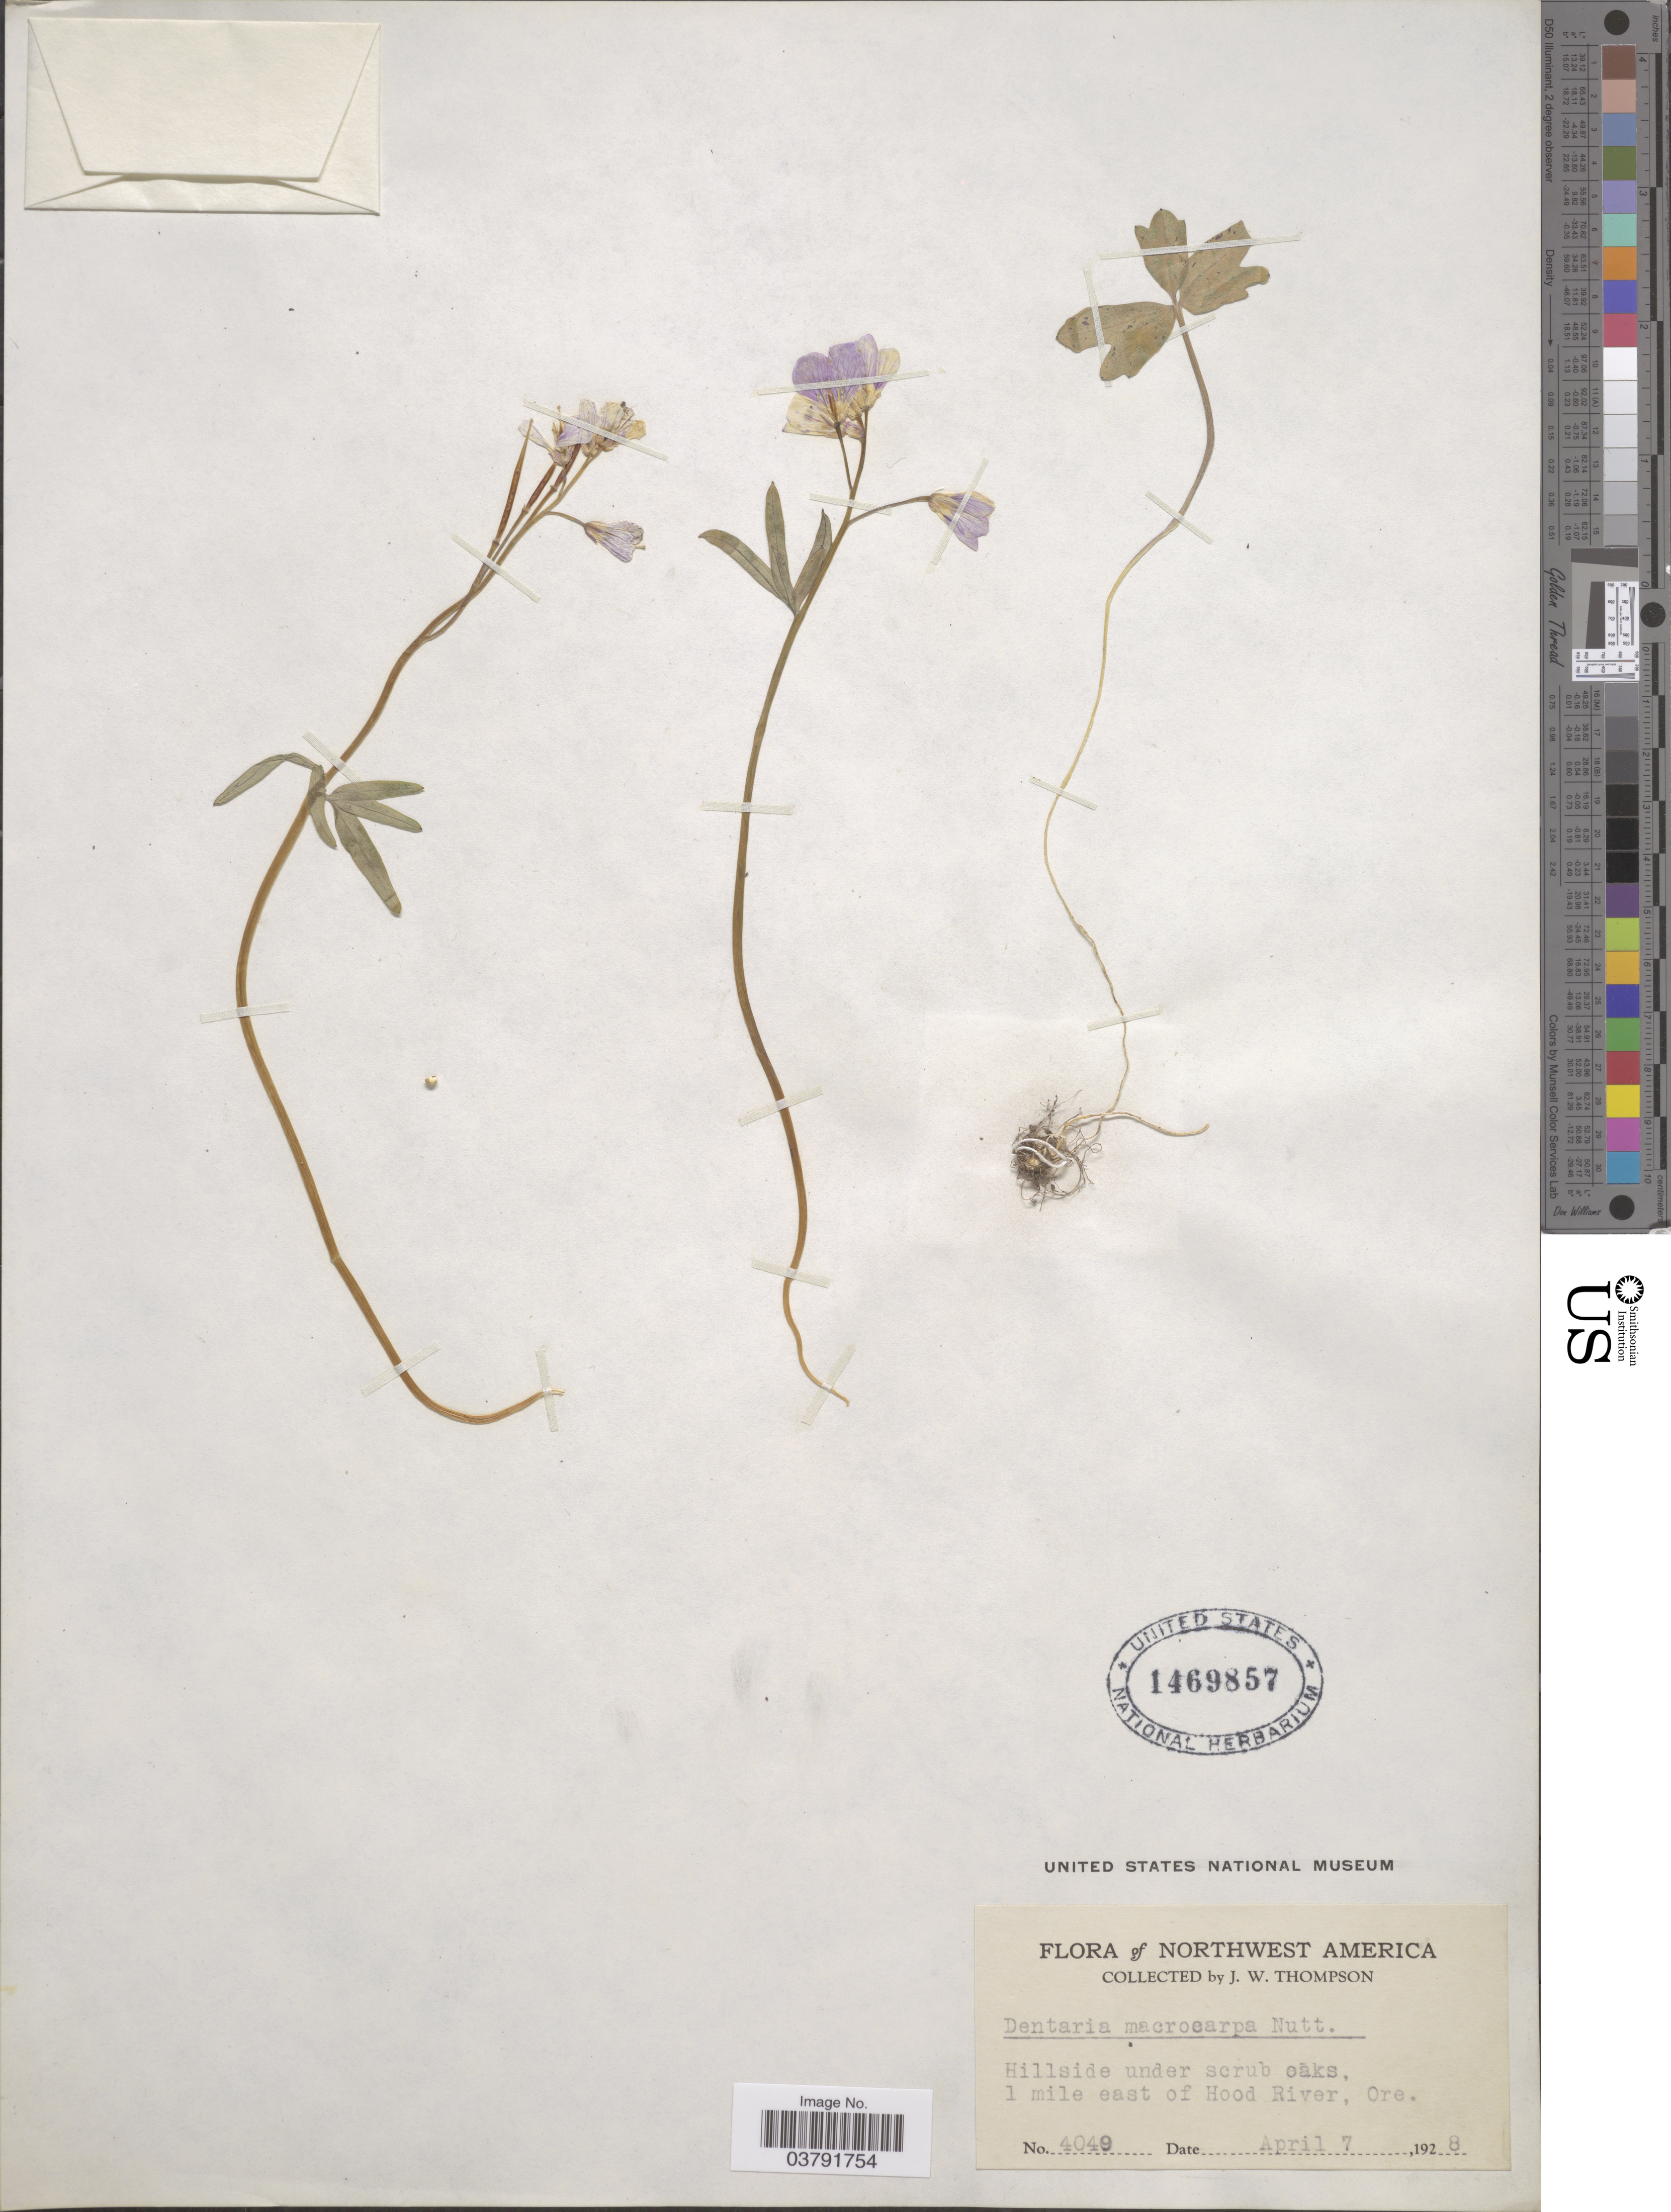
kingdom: Plantae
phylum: Tracheophyta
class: Magnoliopsida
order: Brassicales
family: Brassicaceae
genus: Dentaria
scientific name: Dentaria tenella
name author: Pursh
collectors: J. Thompson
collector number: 4049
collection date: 1928-04-07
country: United States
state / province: Oregon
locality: Northwest America. Hillside under scrub oaks, 1 mile east of Hood River.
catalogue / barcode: US 1469857